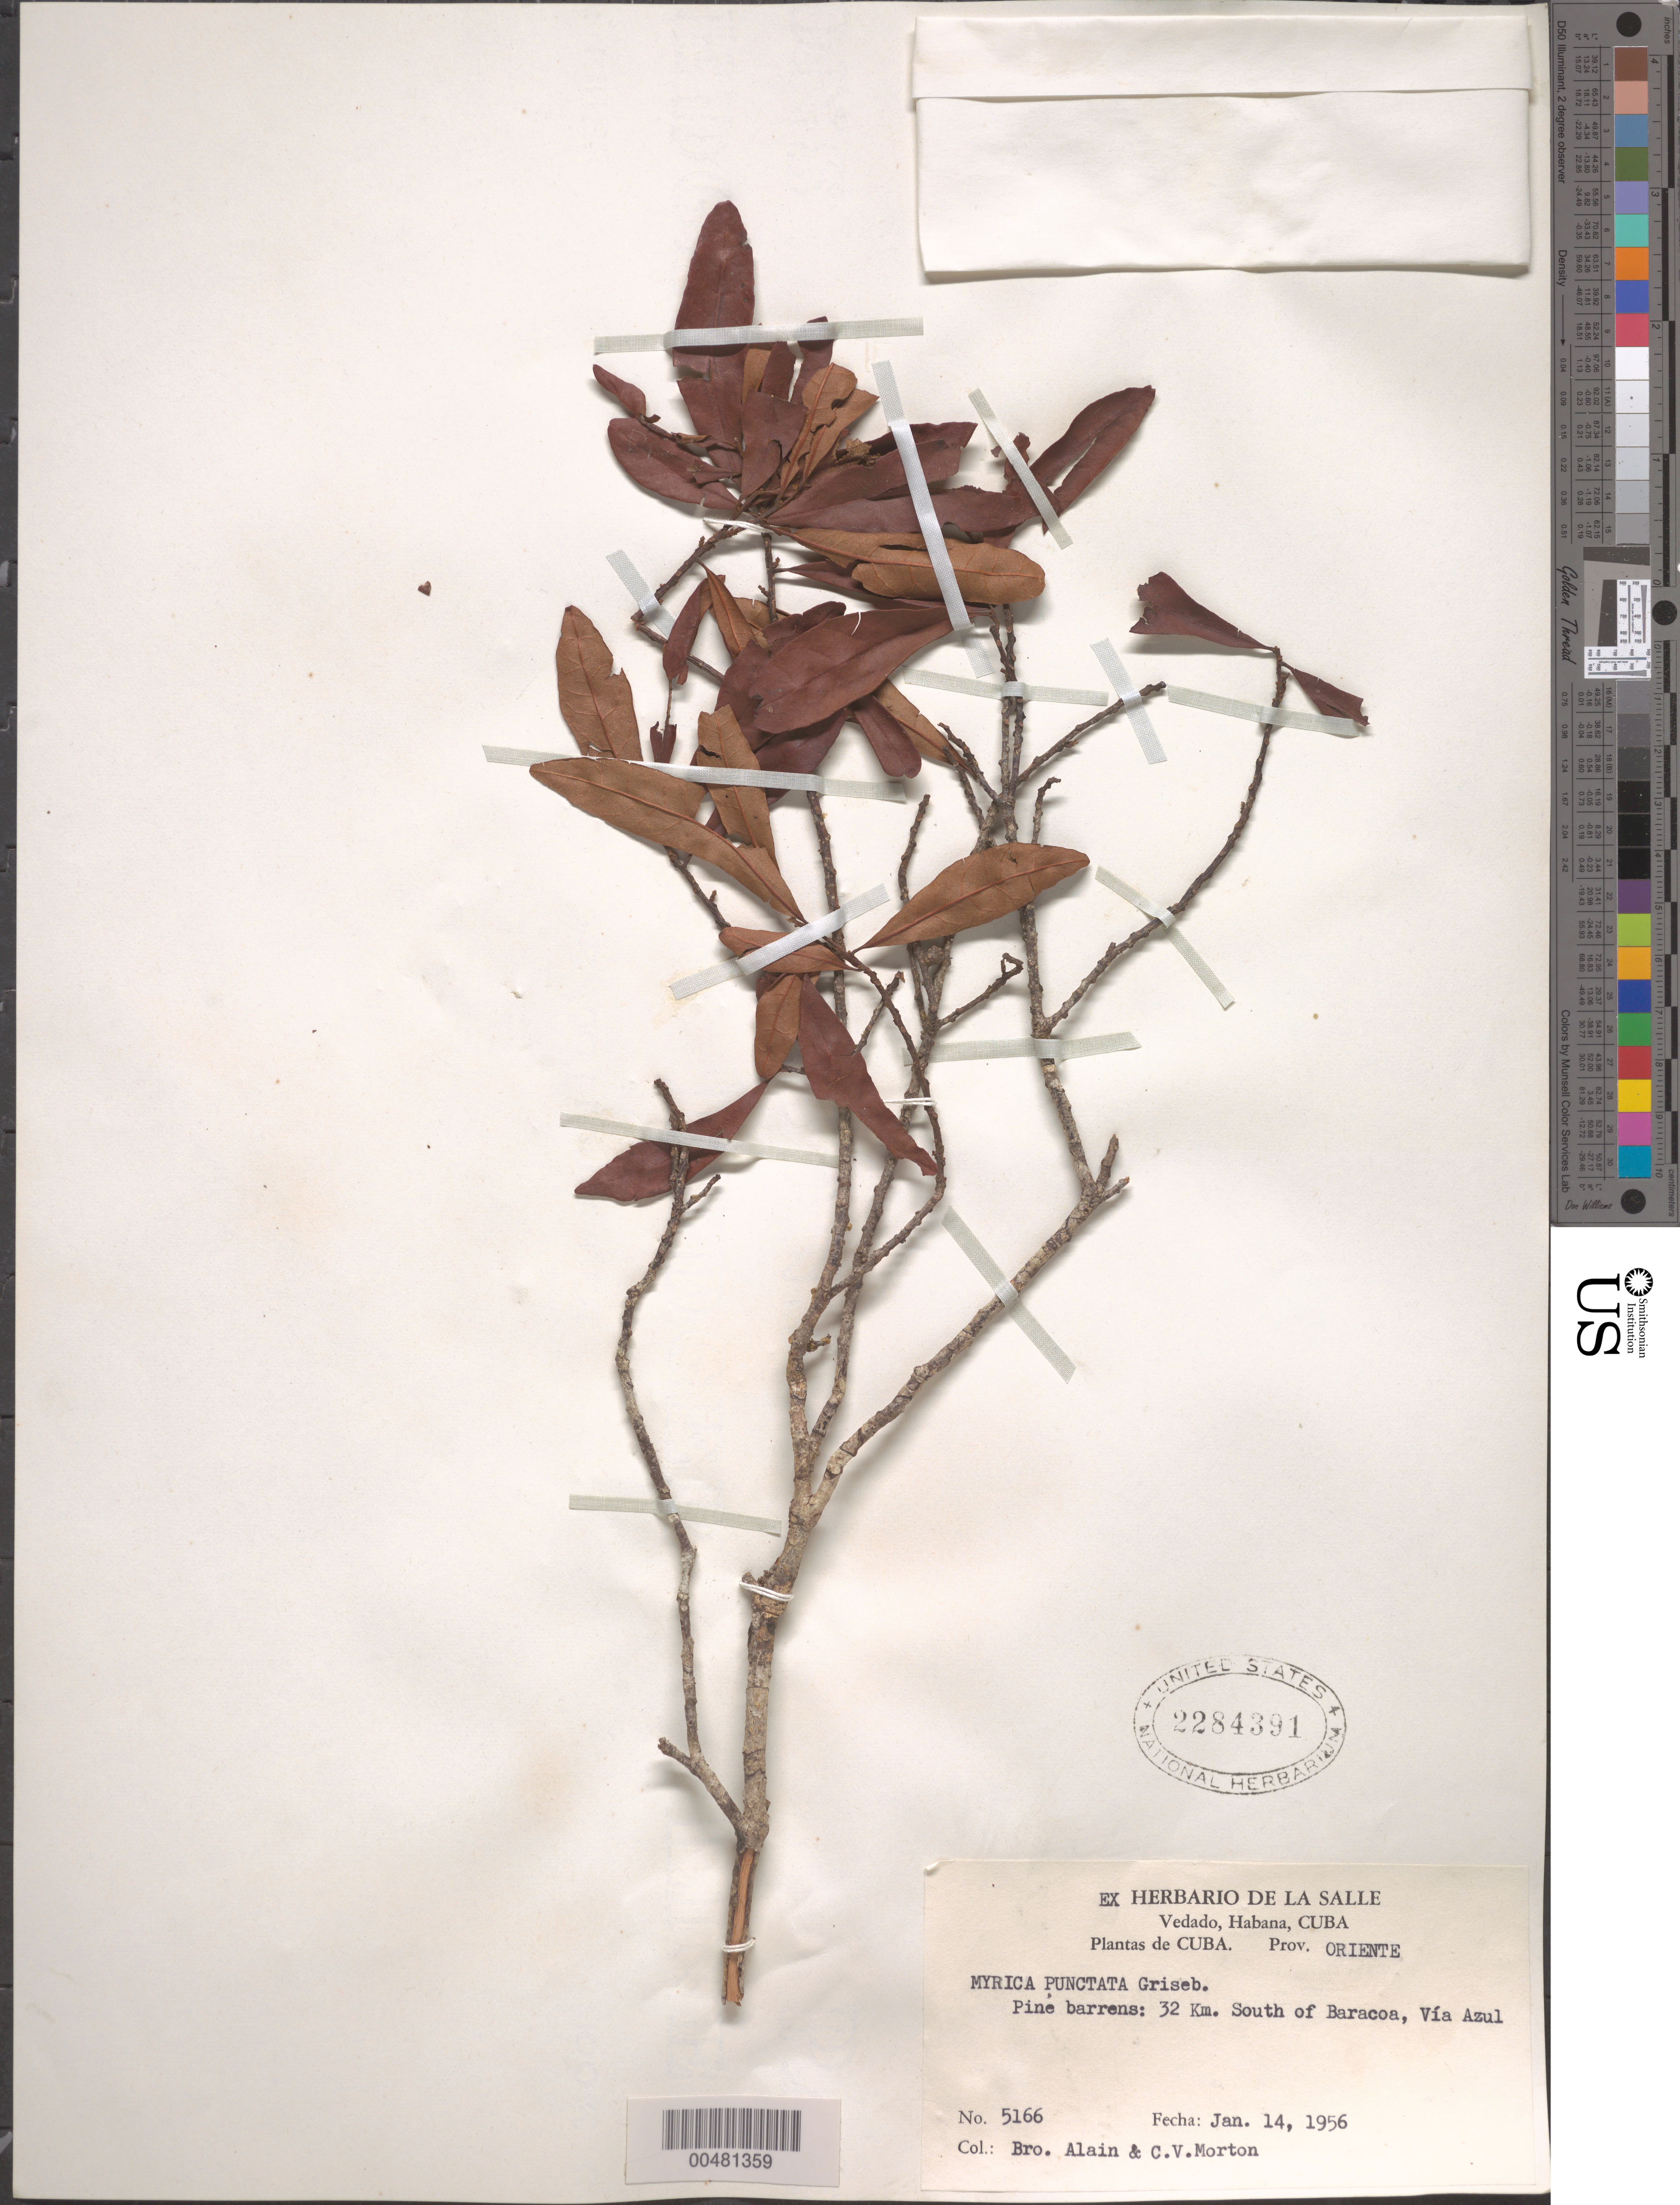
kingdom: Plantae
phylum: Tracheophyta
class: Magnoliopsida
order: Fagales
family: Myricaceae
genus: Morella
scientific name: Morella punctata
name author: (Griseb.) J. Herb.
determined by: Strong, Mark T., (BOT), Smithsonian Institution - National Museum of Natural History (UNITED STATES)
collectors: A. H. Liogier & C. V. Morton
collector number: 5166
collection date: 1956-01-14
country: Cuba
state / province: Guantanamo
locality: Prov. Oriente, 32 km S of Baracoa, Vía Azul.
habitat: Pine barrens.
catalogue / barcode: US 2284391